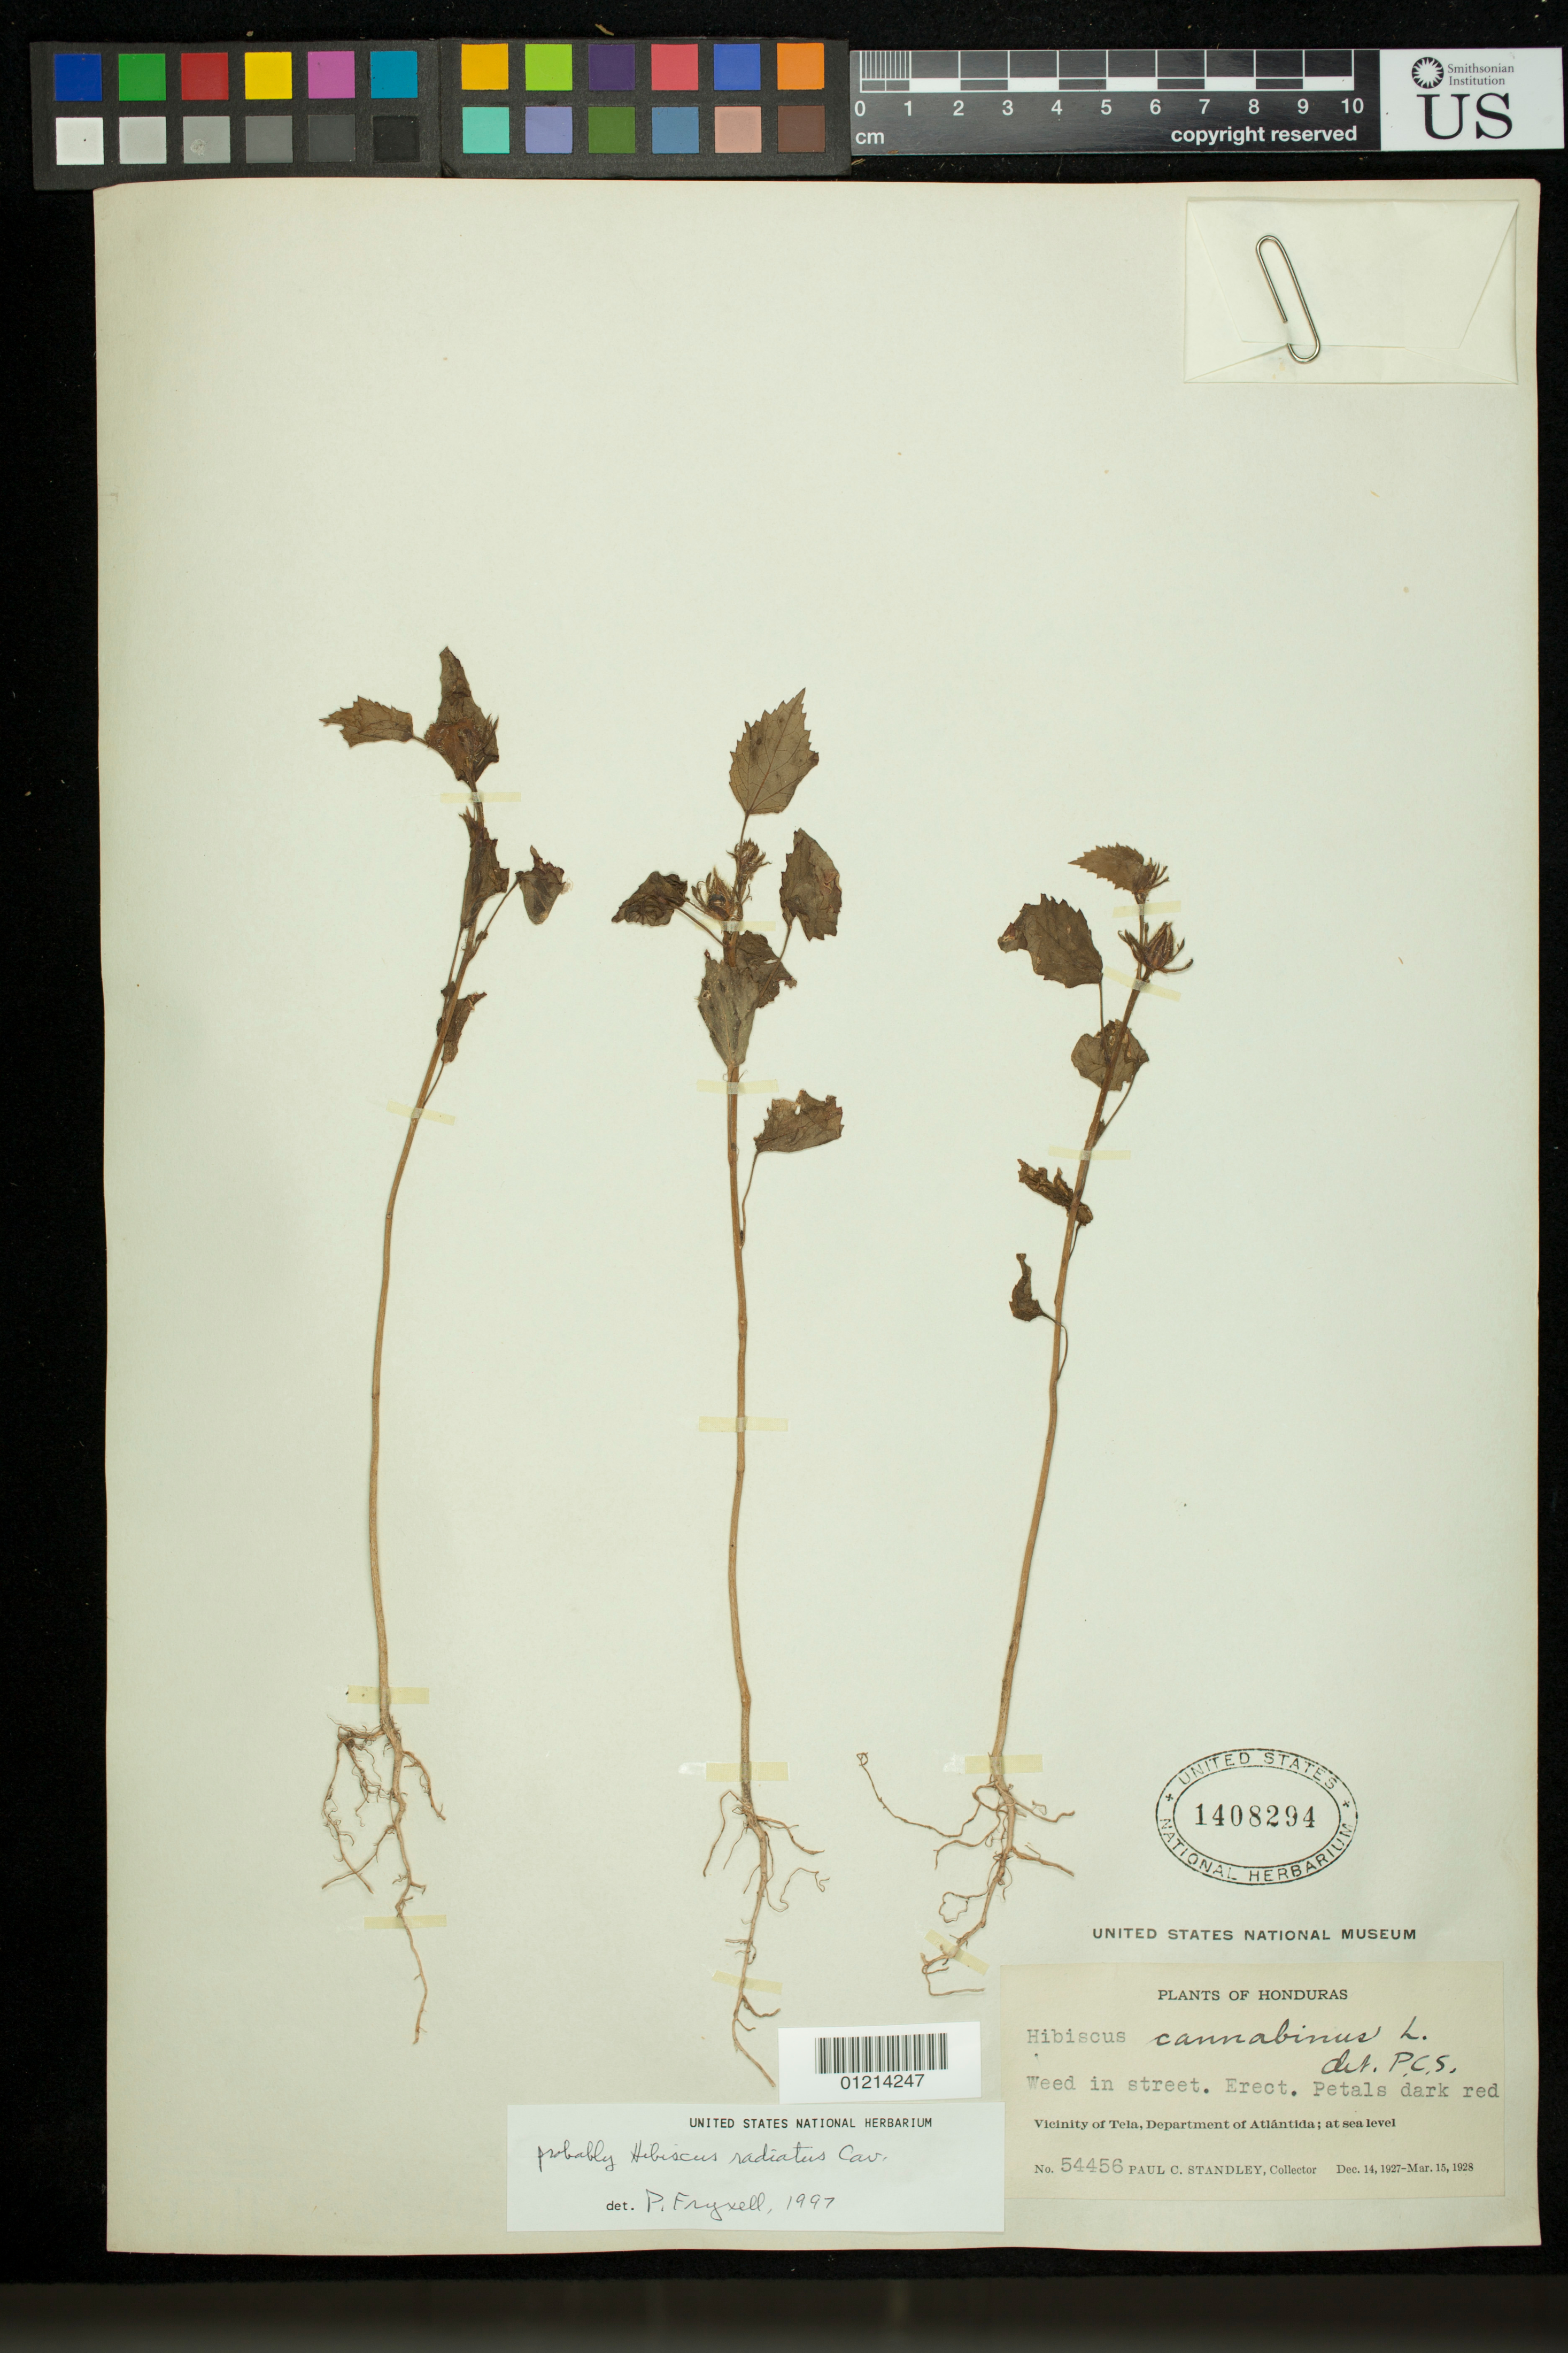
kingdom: Plantae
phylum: Tracheophyta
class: Magnoliopsida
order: Malvales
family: Malvaceae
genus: Sabdariffa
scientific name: Sabdariffa radiata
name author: (Cav.) R.L. Barrett & M.M. Hanes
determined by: Dorr, Laurence J., Curator (BOT), Smithsonian Institution - National Museum of Natural History (UNITED STATES)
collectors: P. C. Standley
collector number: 54456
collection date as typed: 1927-12-14/1928-03-15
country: Honduras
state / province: Atlántida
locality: Vicinity of Tela, Department of Atlántida.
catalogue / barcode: US 1408294